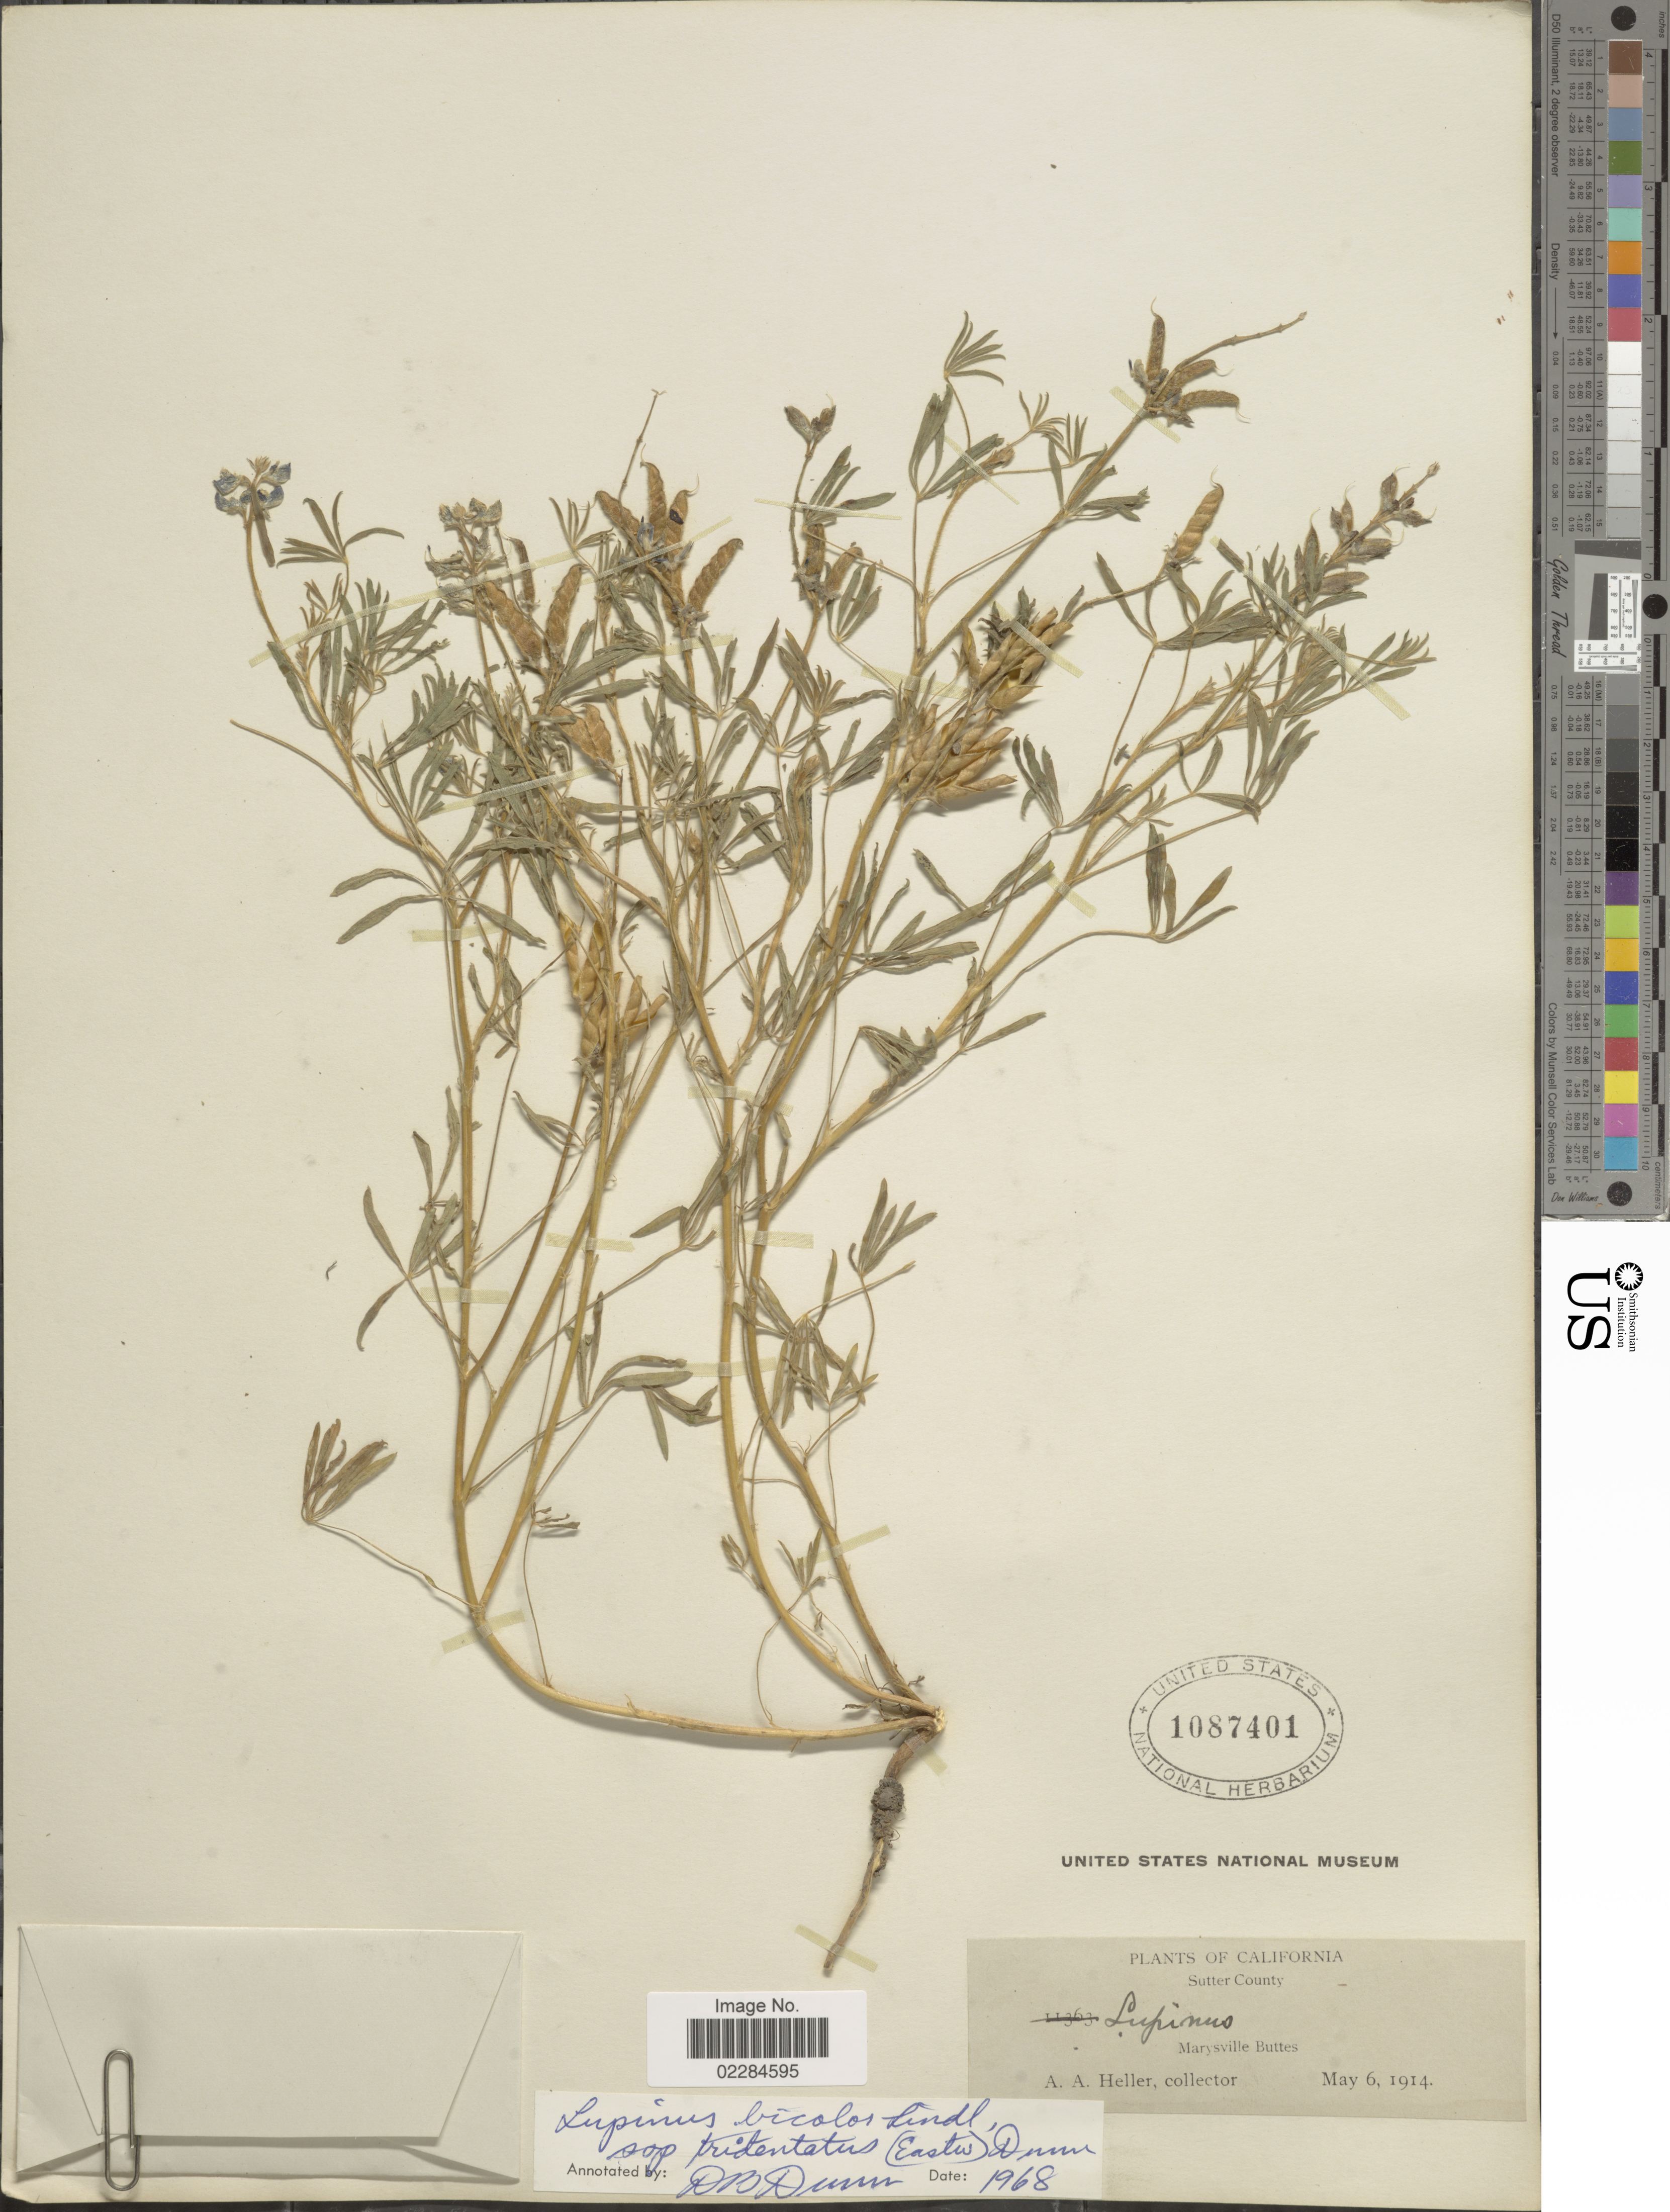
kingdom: Plantae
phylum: Tracheophyta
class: Magnoliopsida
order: Fabales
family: Fabaceae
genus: Lupinus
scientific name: Lupinus bicolor var. tridentatus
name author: Lindl.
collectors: A. A. Heller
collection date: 1914-05-06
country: United States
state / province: California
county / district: Sutter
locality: Sutter County. Marysville Buttes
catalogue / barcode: US 1087401